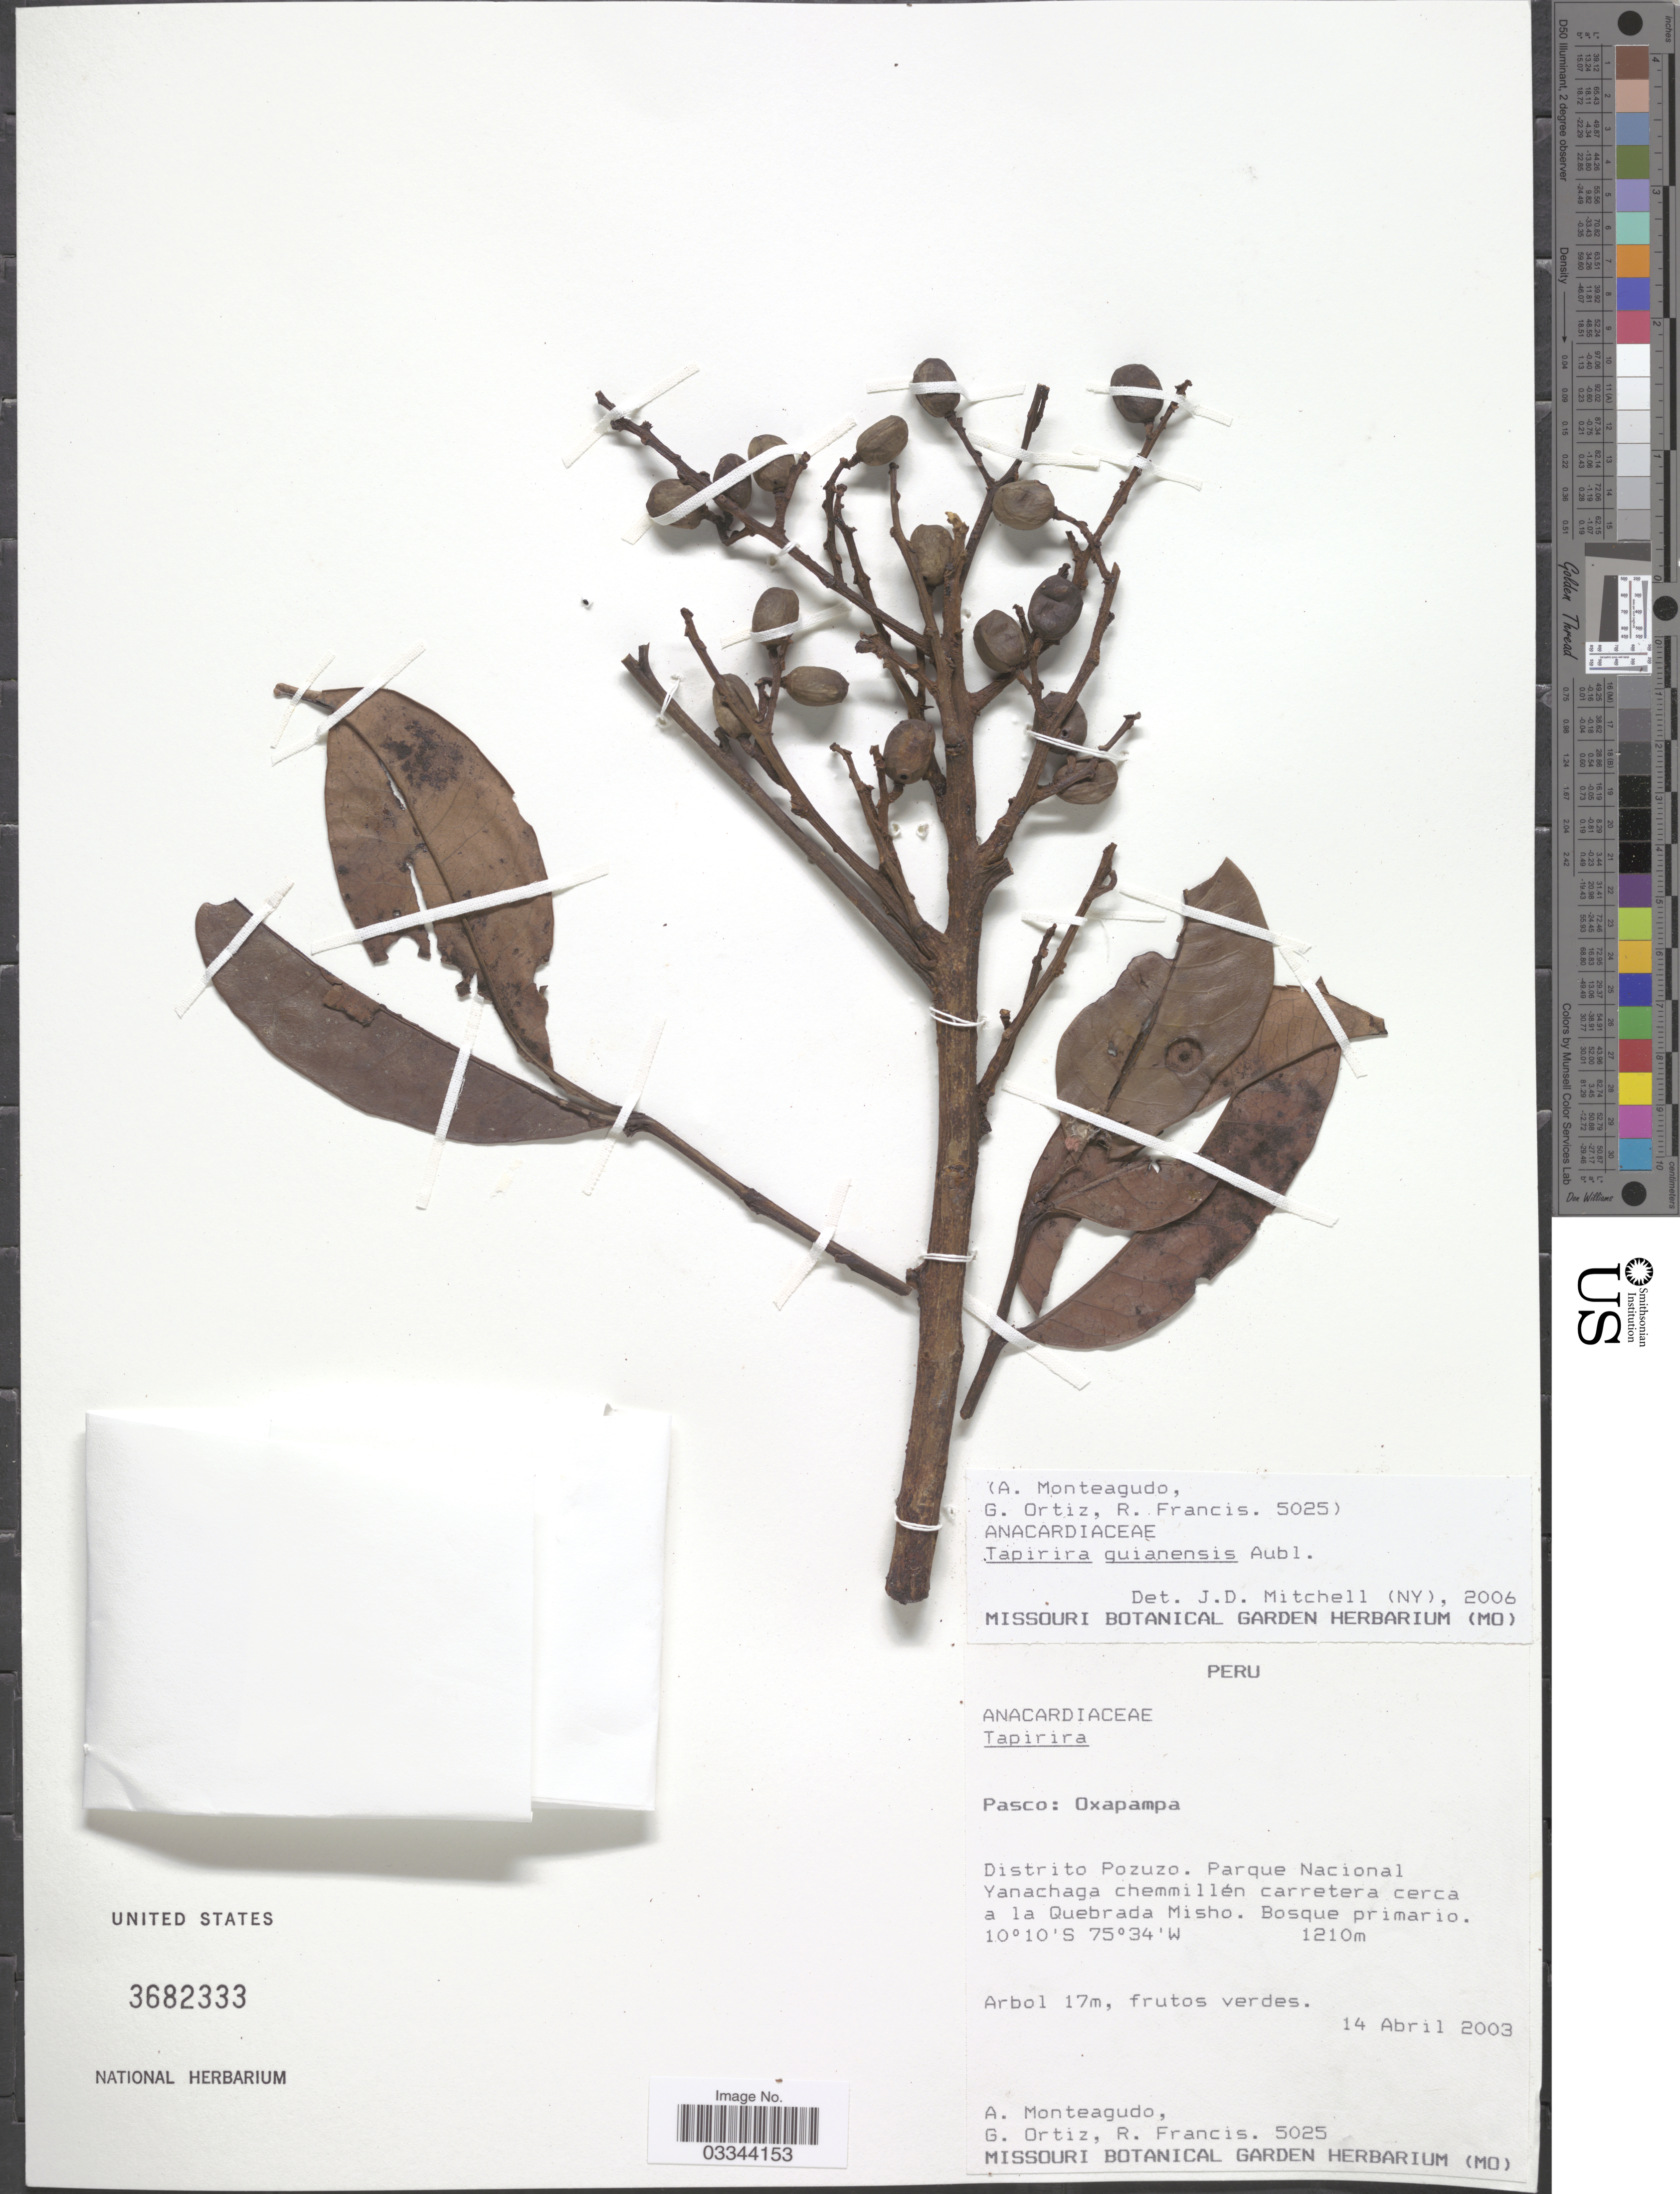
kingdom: Plantae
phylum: Tracheophyta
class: Magnoliopsida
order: Sapindales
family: Anacardiaceae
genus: Tapirira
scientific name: Tapirira guianensis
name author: Aubl.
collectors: A. Monteagudo, G. Ortiz & R. Francis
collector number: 5025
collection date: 2003-04-14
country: Peru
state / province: Pasco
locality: Oxapampa. Distrito Pozuzo. Parque Nacional Yanachaga chemmillén carretera cerca a la Quebrada Misho.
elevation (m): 1210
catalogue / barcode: US 3682333